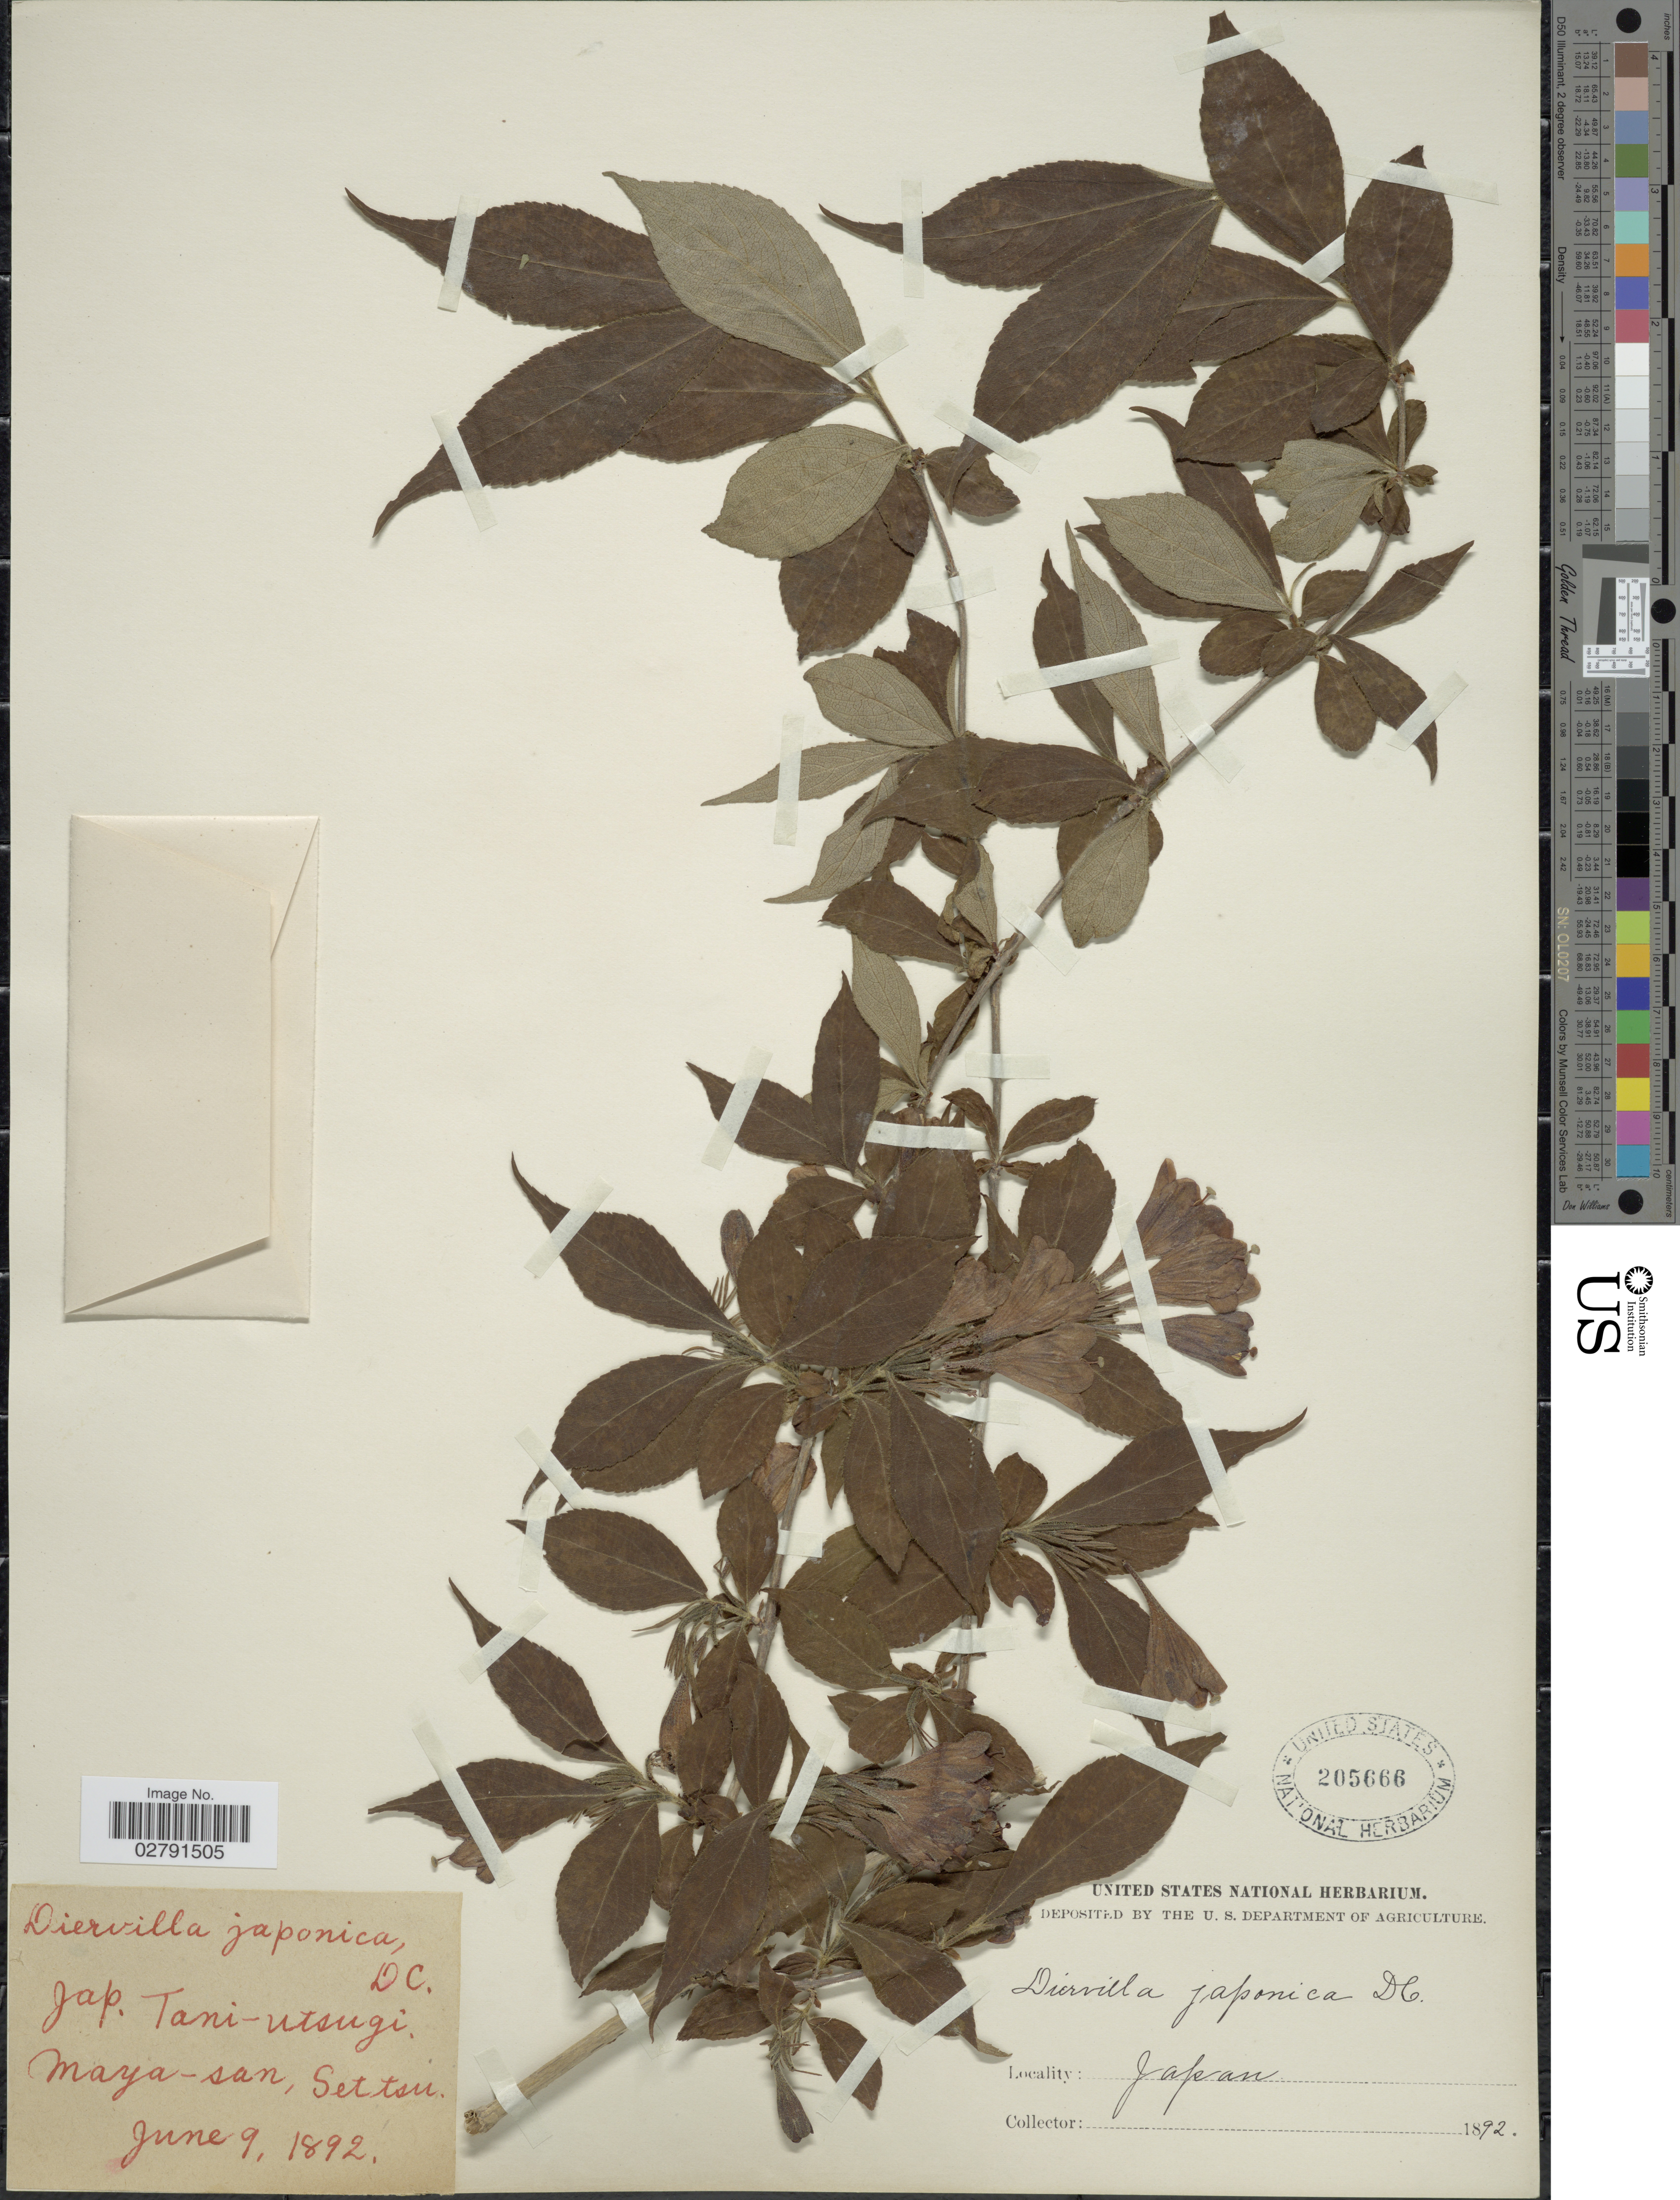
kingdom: Plantae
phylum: Tracheophyta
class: Magnoliopsida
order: Dipsacales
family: Caprifoliaceae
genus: Diervilla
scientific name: Diervilla japonica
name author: (Thunb.) DC.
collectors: ex herb. United States National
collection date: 1892-06-09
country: Japan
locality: Maya-san, Settsu.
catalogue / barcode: US 205666